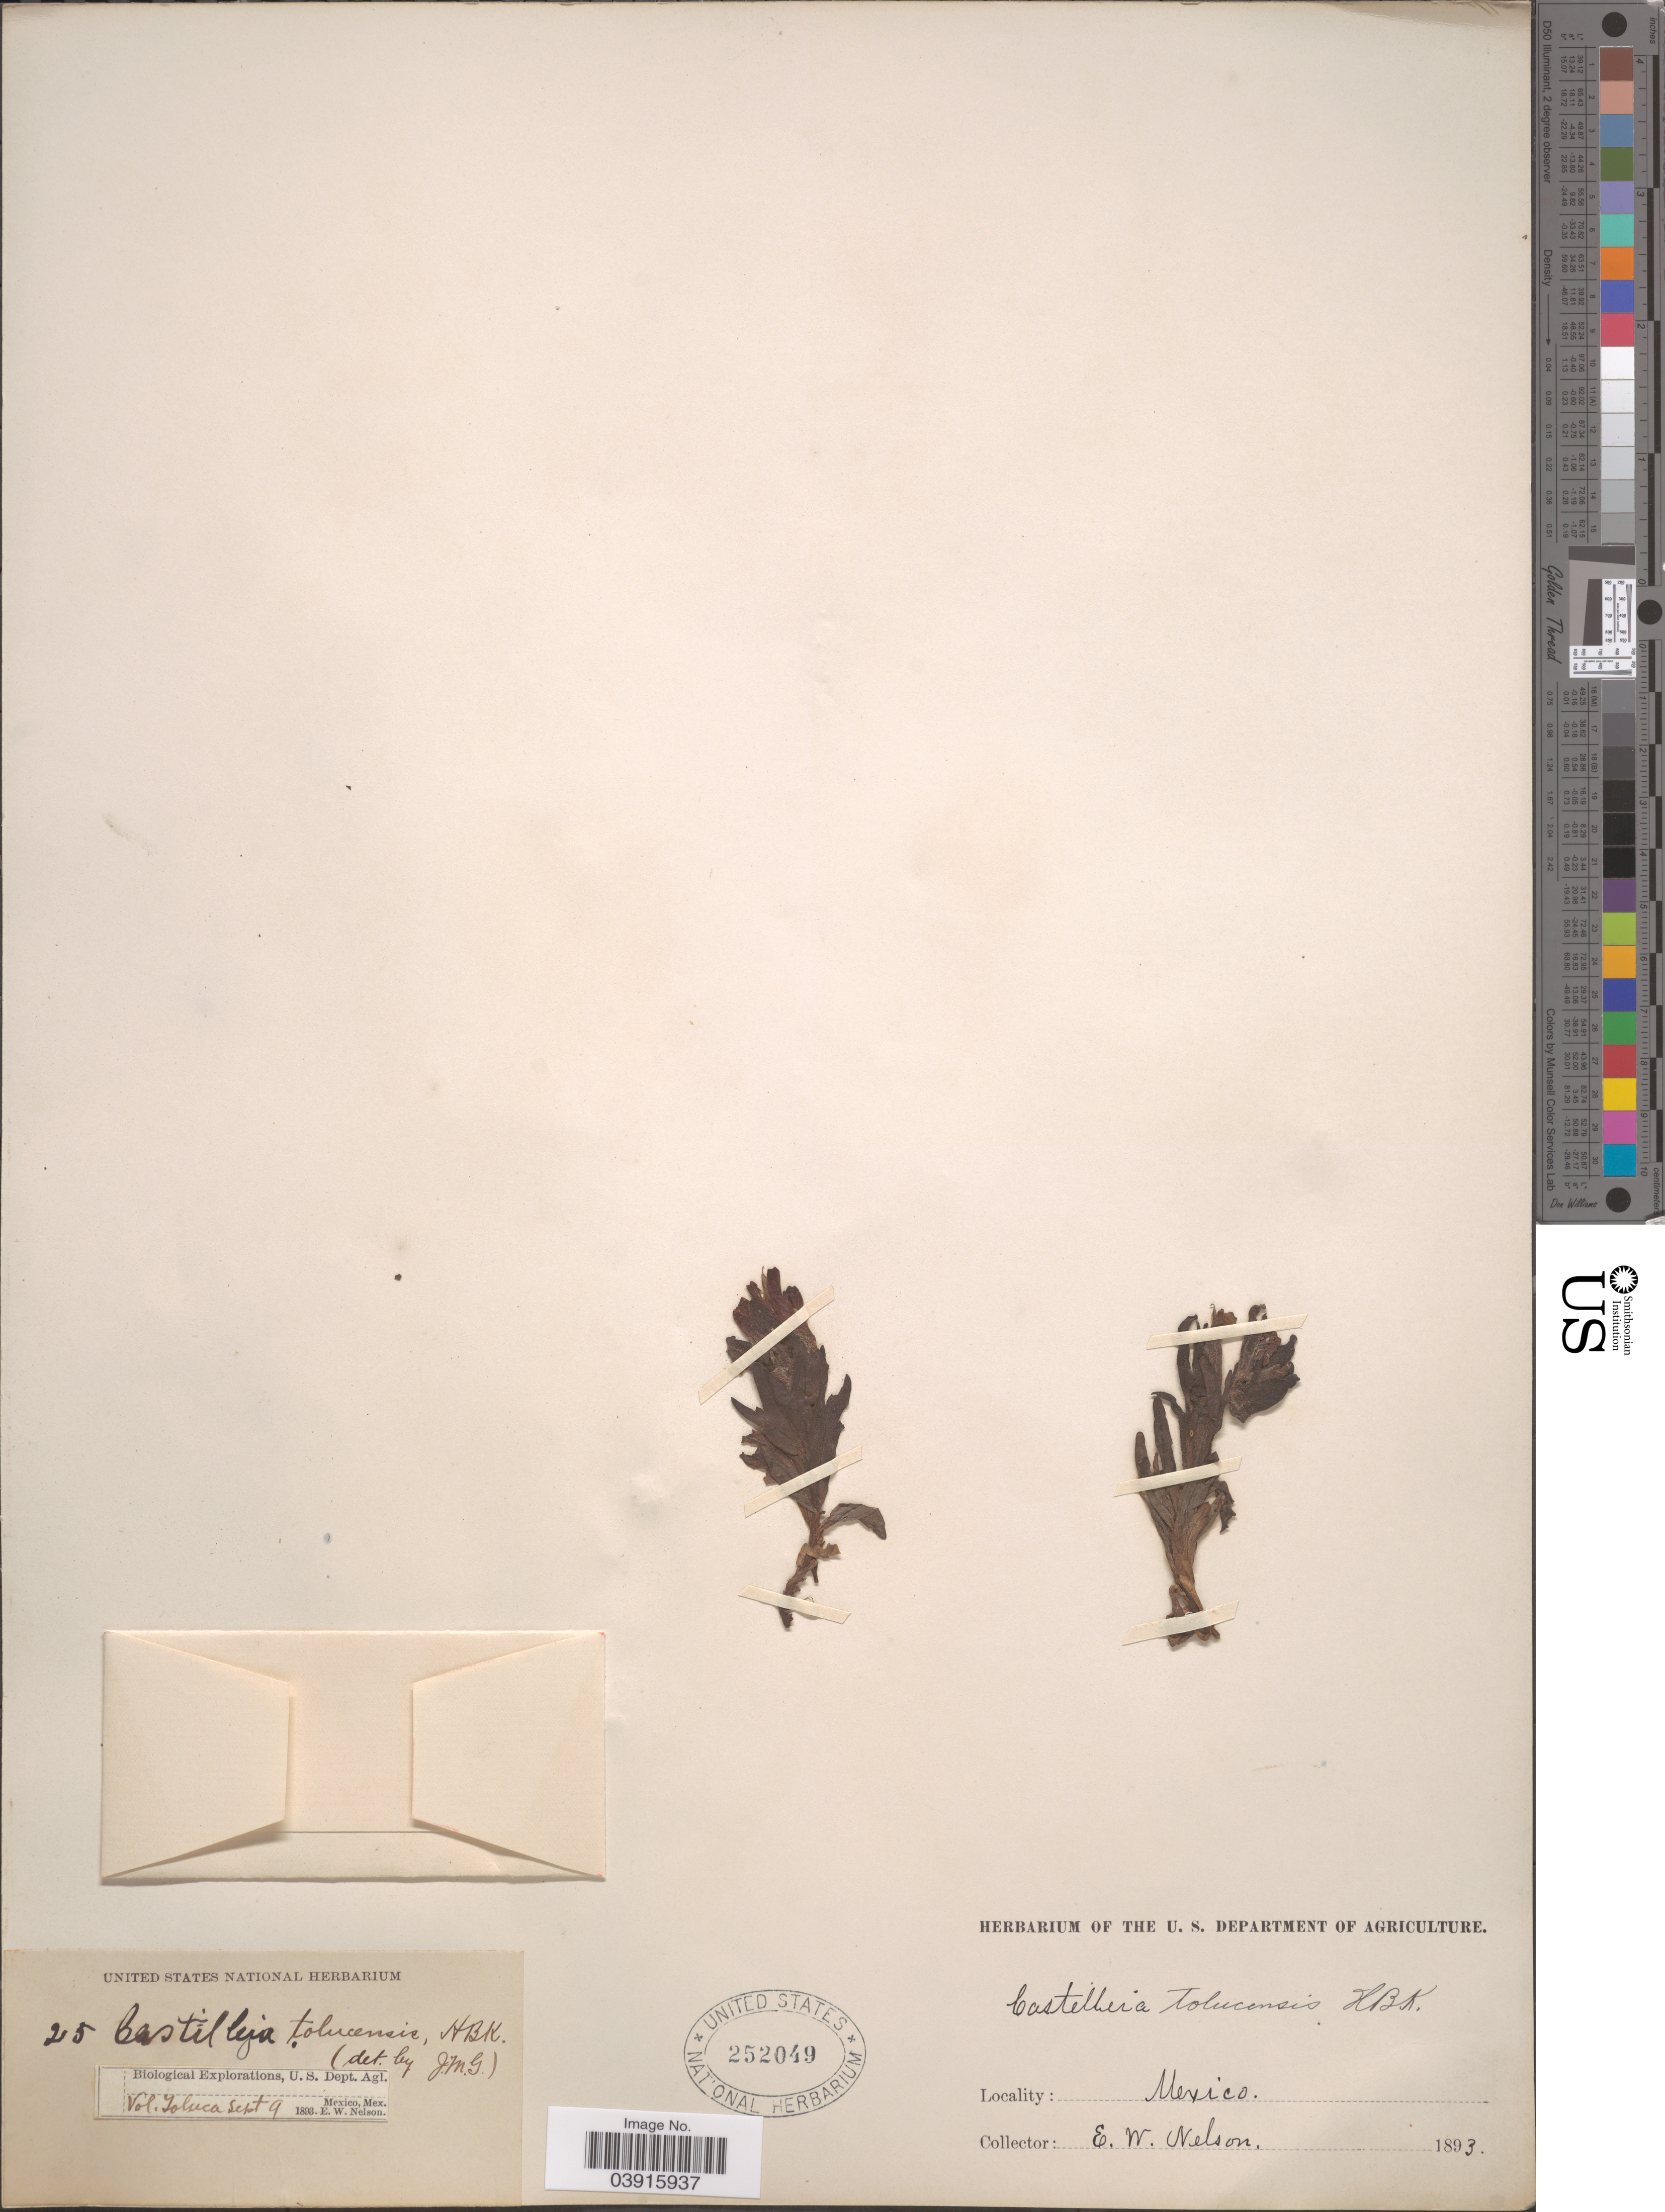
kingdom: Plantae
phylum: Tracheophyta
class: Magnoliopsida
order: Lamiales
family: Orobanchaceae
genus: Castilleja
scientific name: Castilleja toluccensis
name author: Kunth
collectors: E. W. Nelson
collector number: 25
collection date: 1893-09-09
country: Mexico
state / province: México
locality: Vol. Toluca.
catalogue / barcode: US 252049